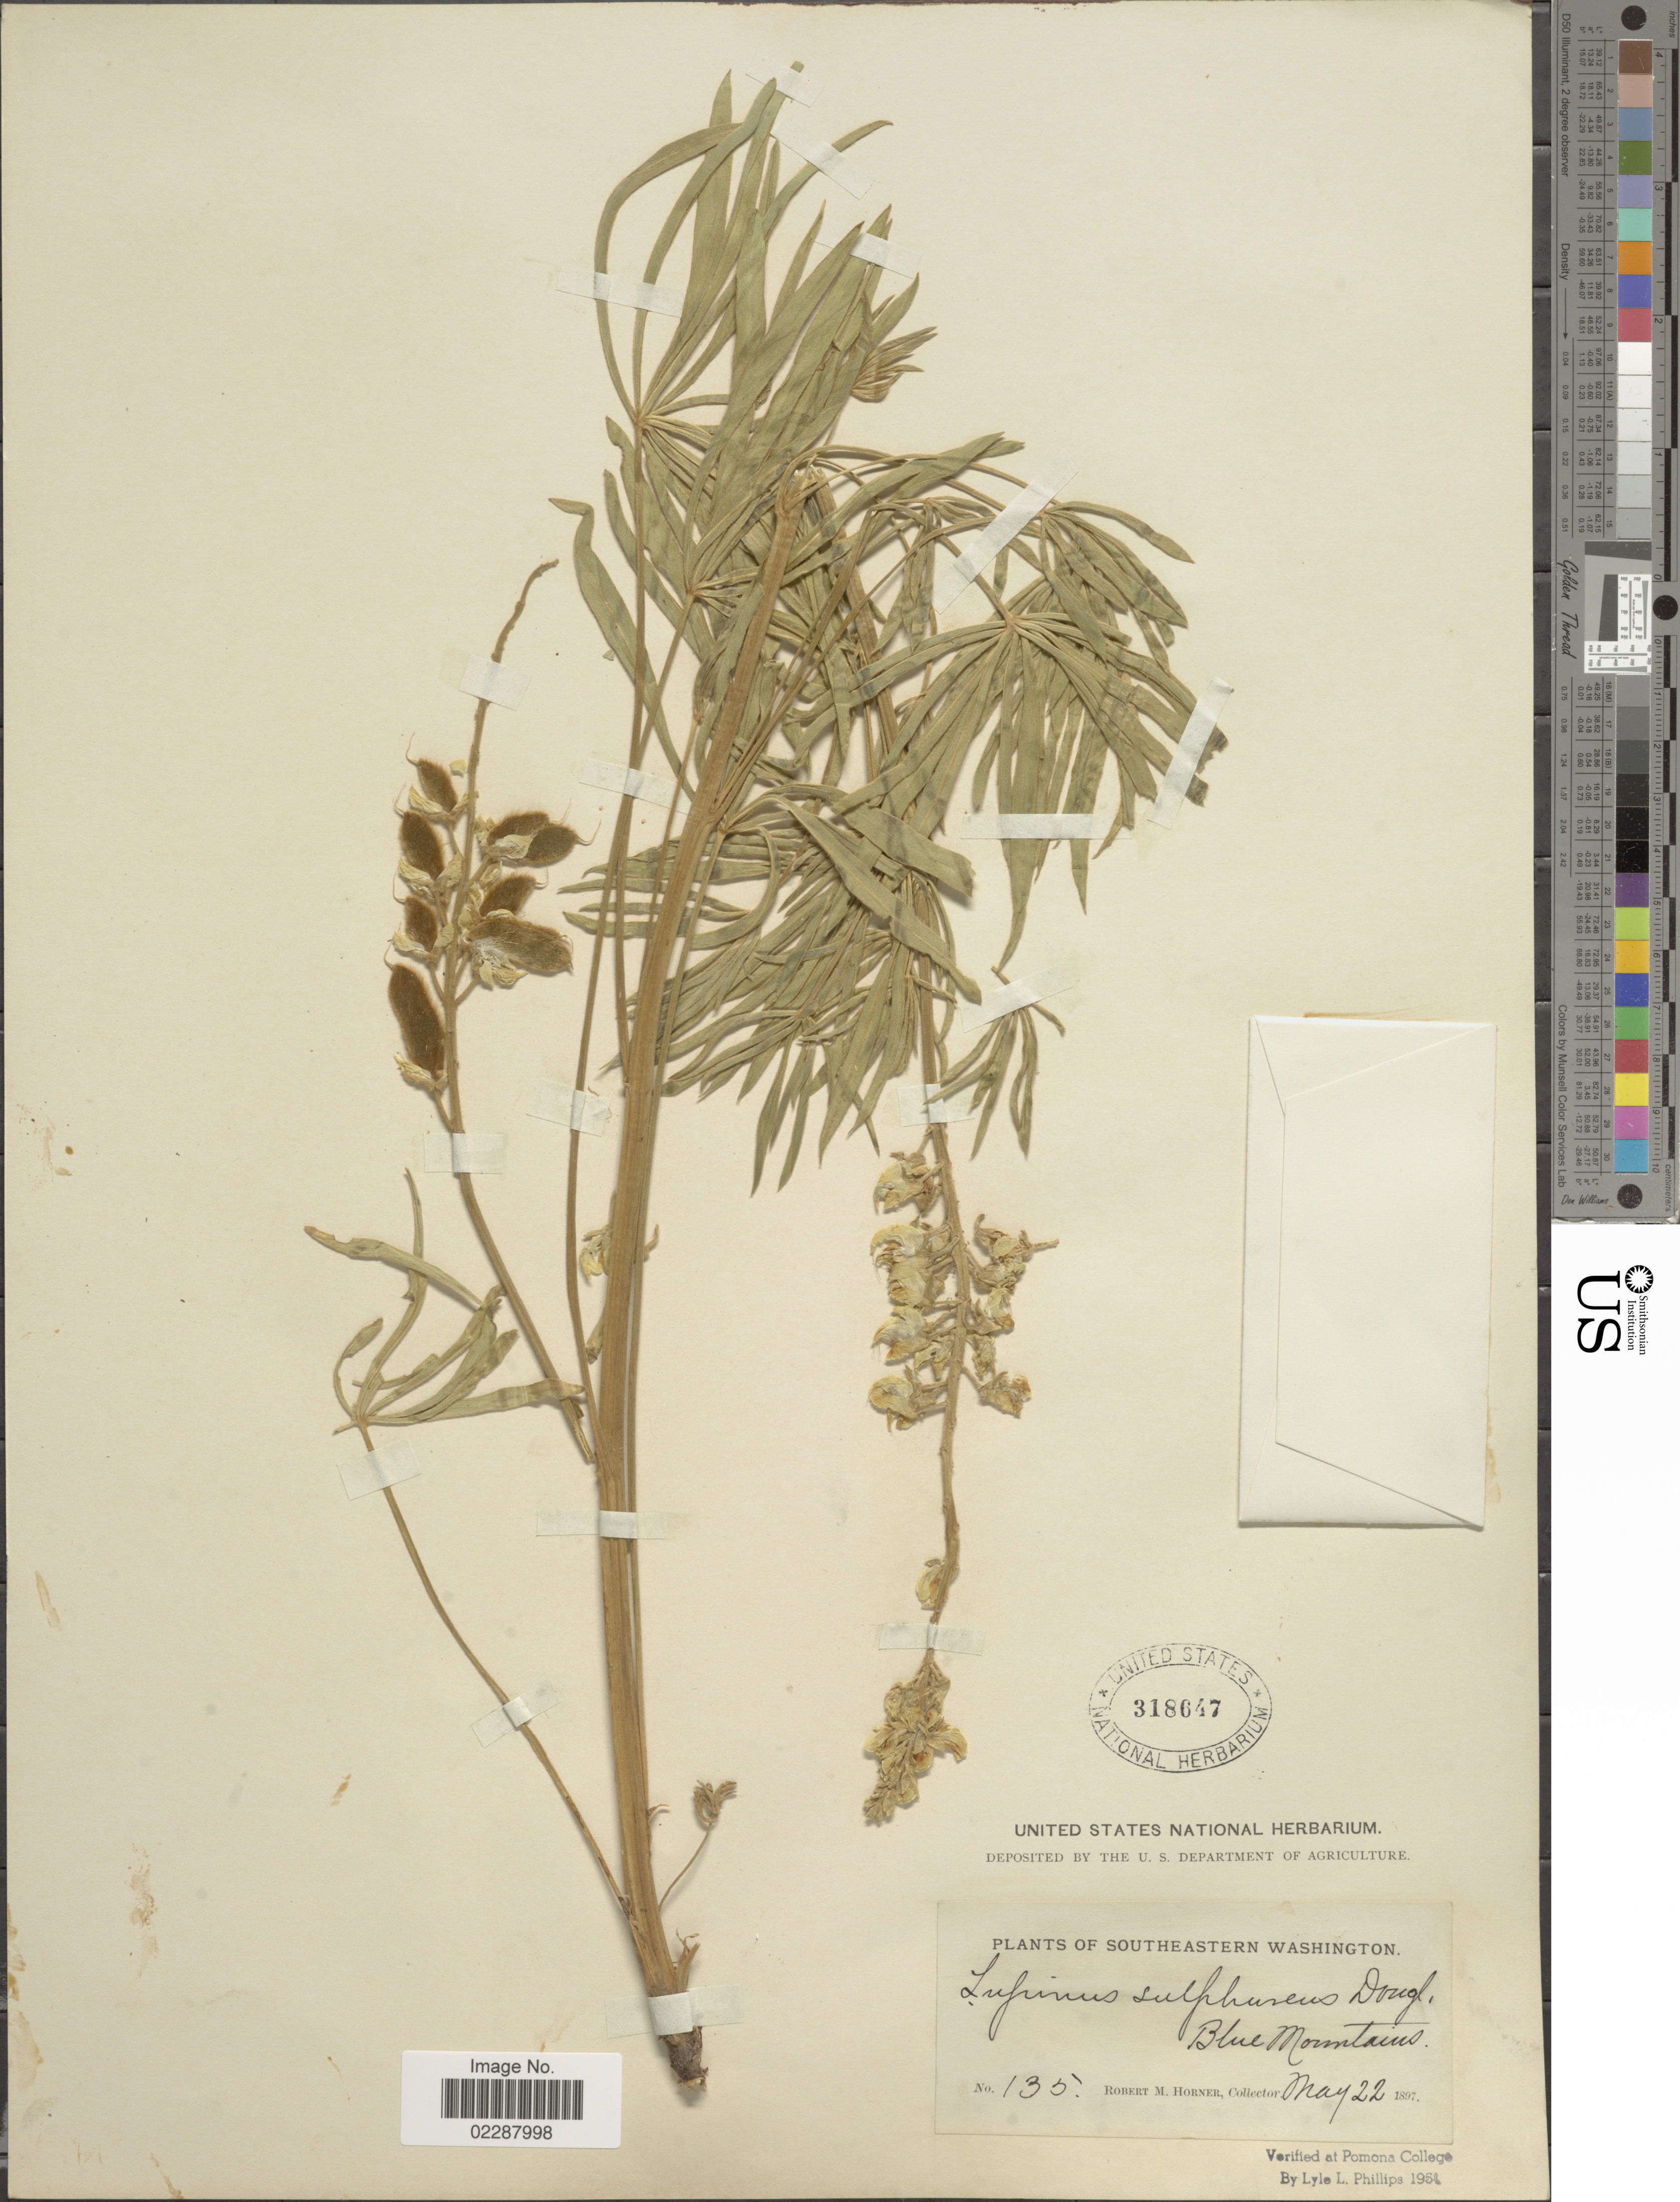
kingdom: Plantae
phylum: Tracheophyta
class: Magnoliopsida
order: Fabales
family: Fabaceae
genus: Lupinus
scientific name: Lupinus sulphureus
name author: Douglas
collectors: R. Horner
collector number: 135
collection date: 1897-05-22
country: United States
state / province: Washington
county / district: Clallam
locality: Southeastern Washington, Blue Mountains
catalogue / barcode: US 318647